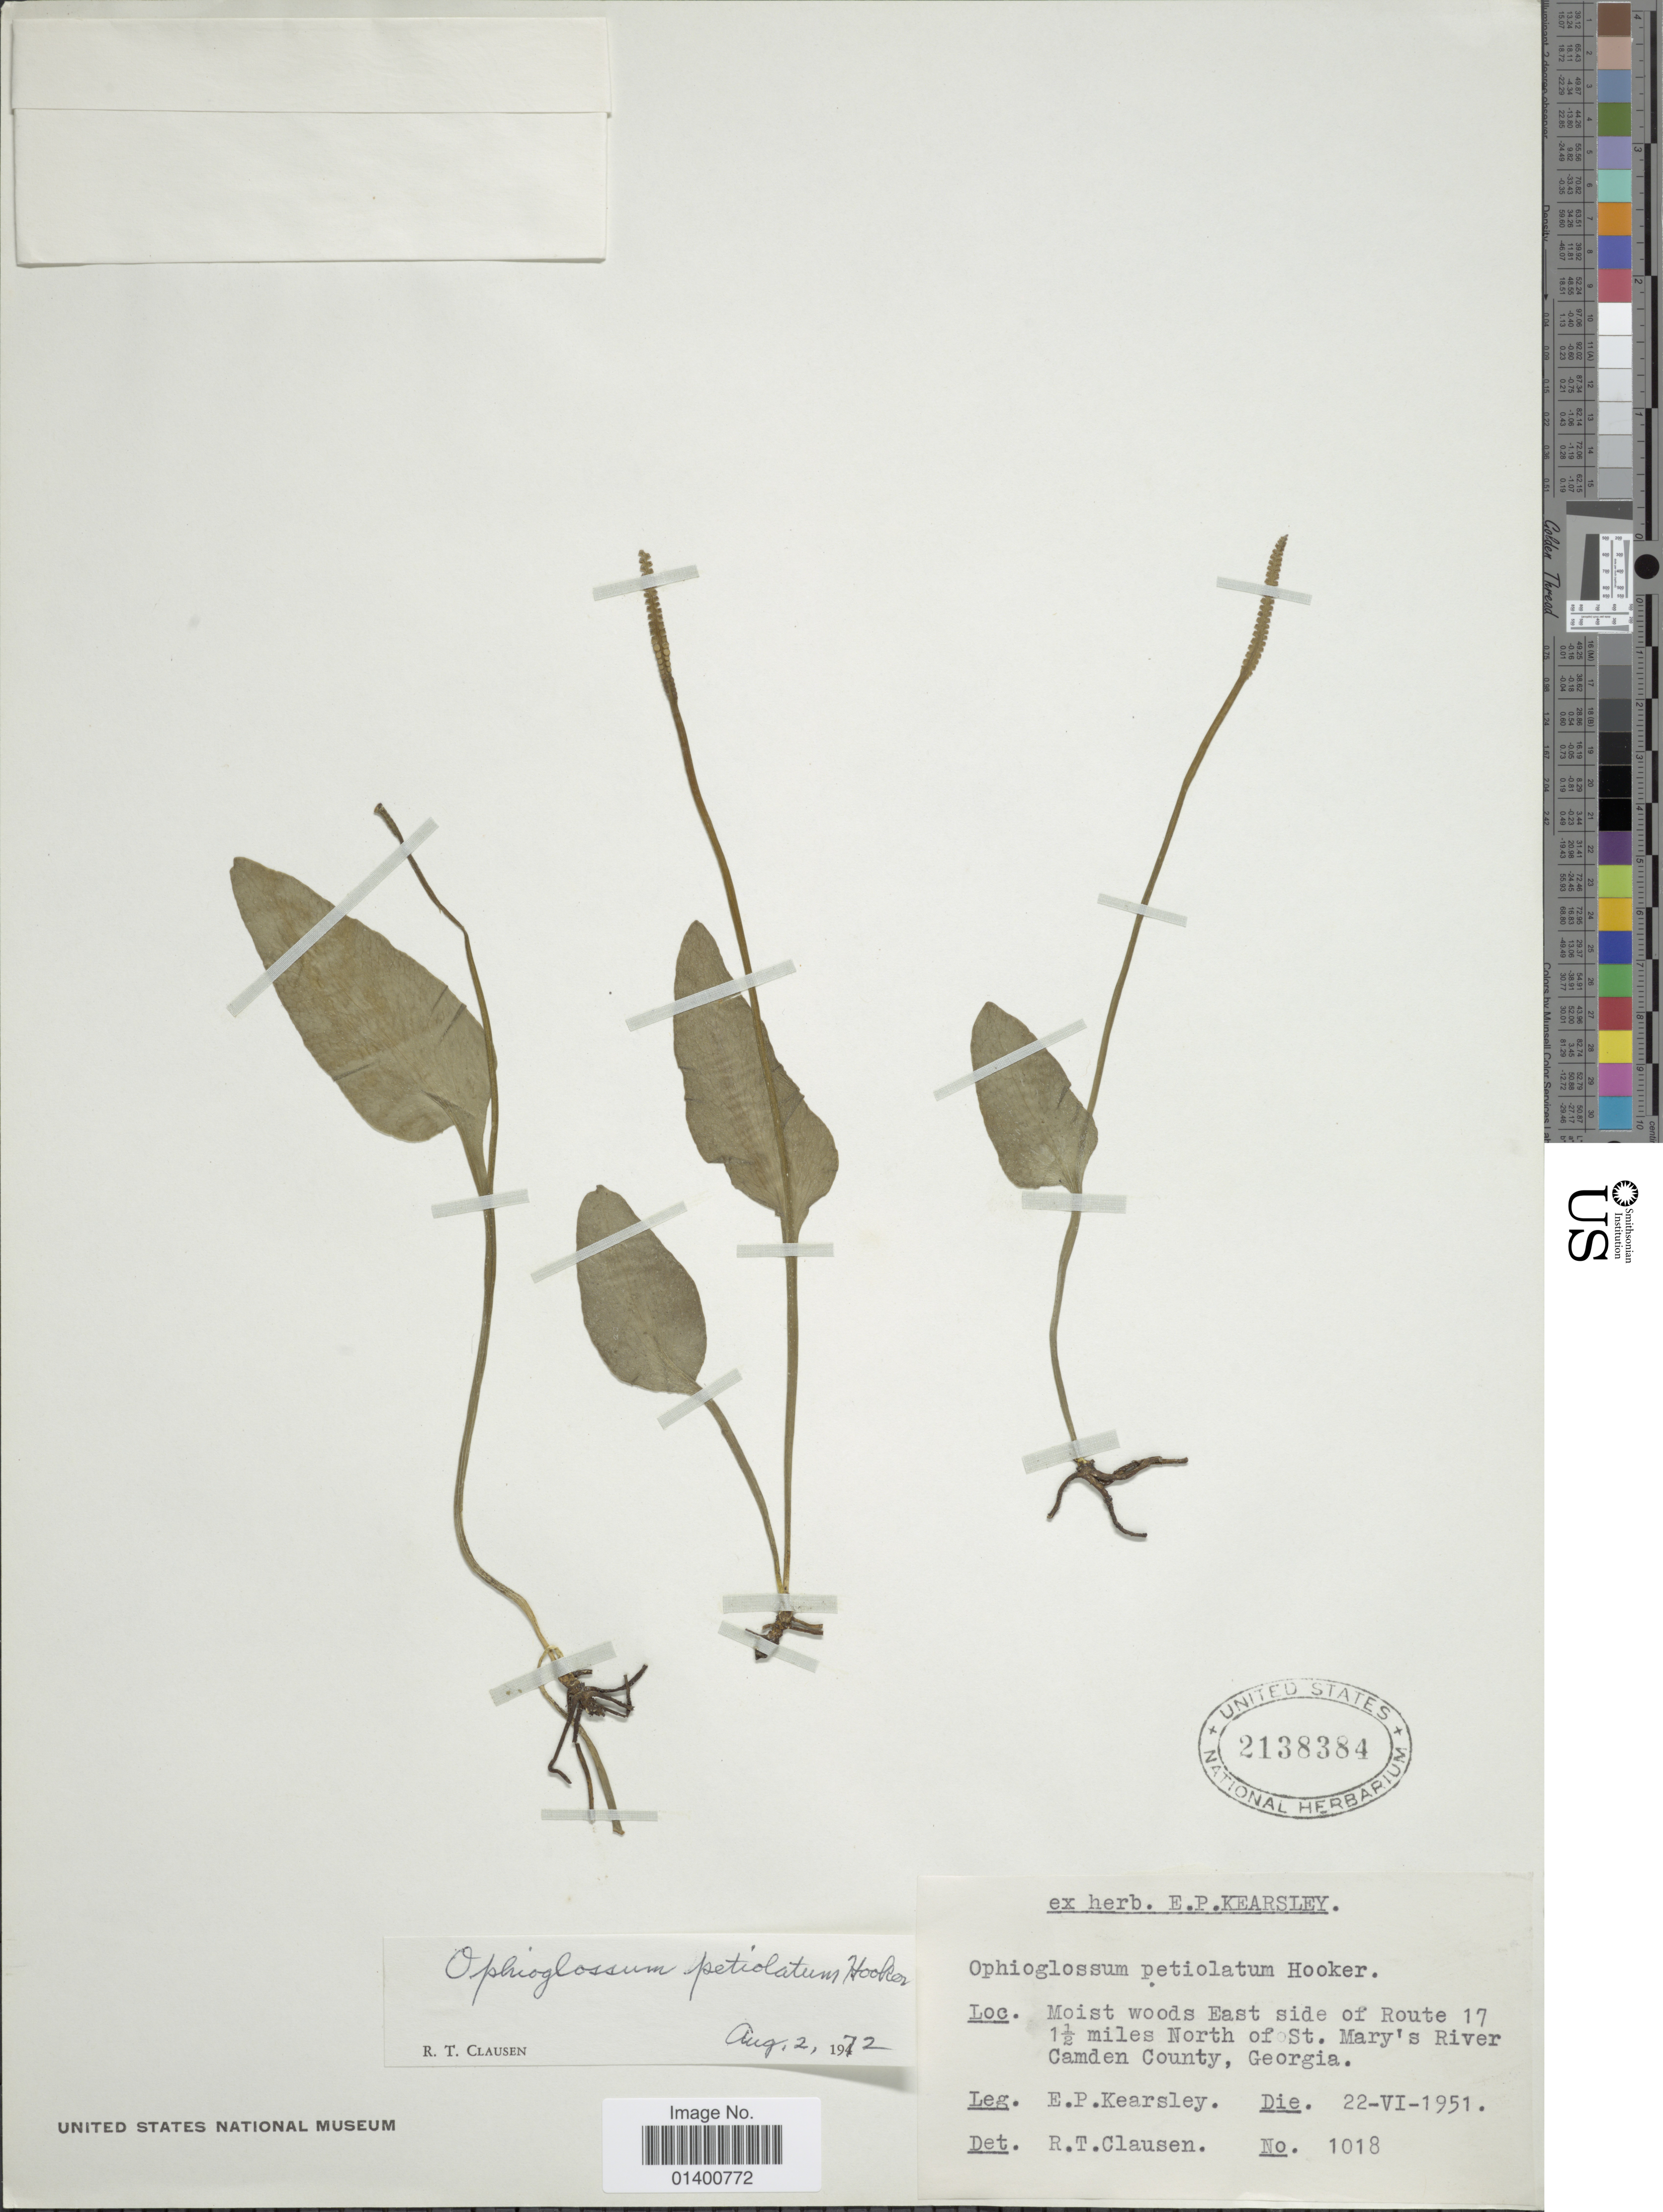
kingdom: Plantae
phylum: Tracheophyta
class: Polypodiopsida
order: Ophioglossales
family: Ophioglossaceae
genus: Ophioglossum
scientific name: Ophioglossum petiolatum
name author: Hook.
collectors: E. Kearsley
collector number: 1018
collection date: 1951-06-22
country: United States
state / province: Georgia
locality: Moist woods East side of Route 17 1½ miles North of St. Mary's River, Camden County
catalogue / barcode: US 2138384